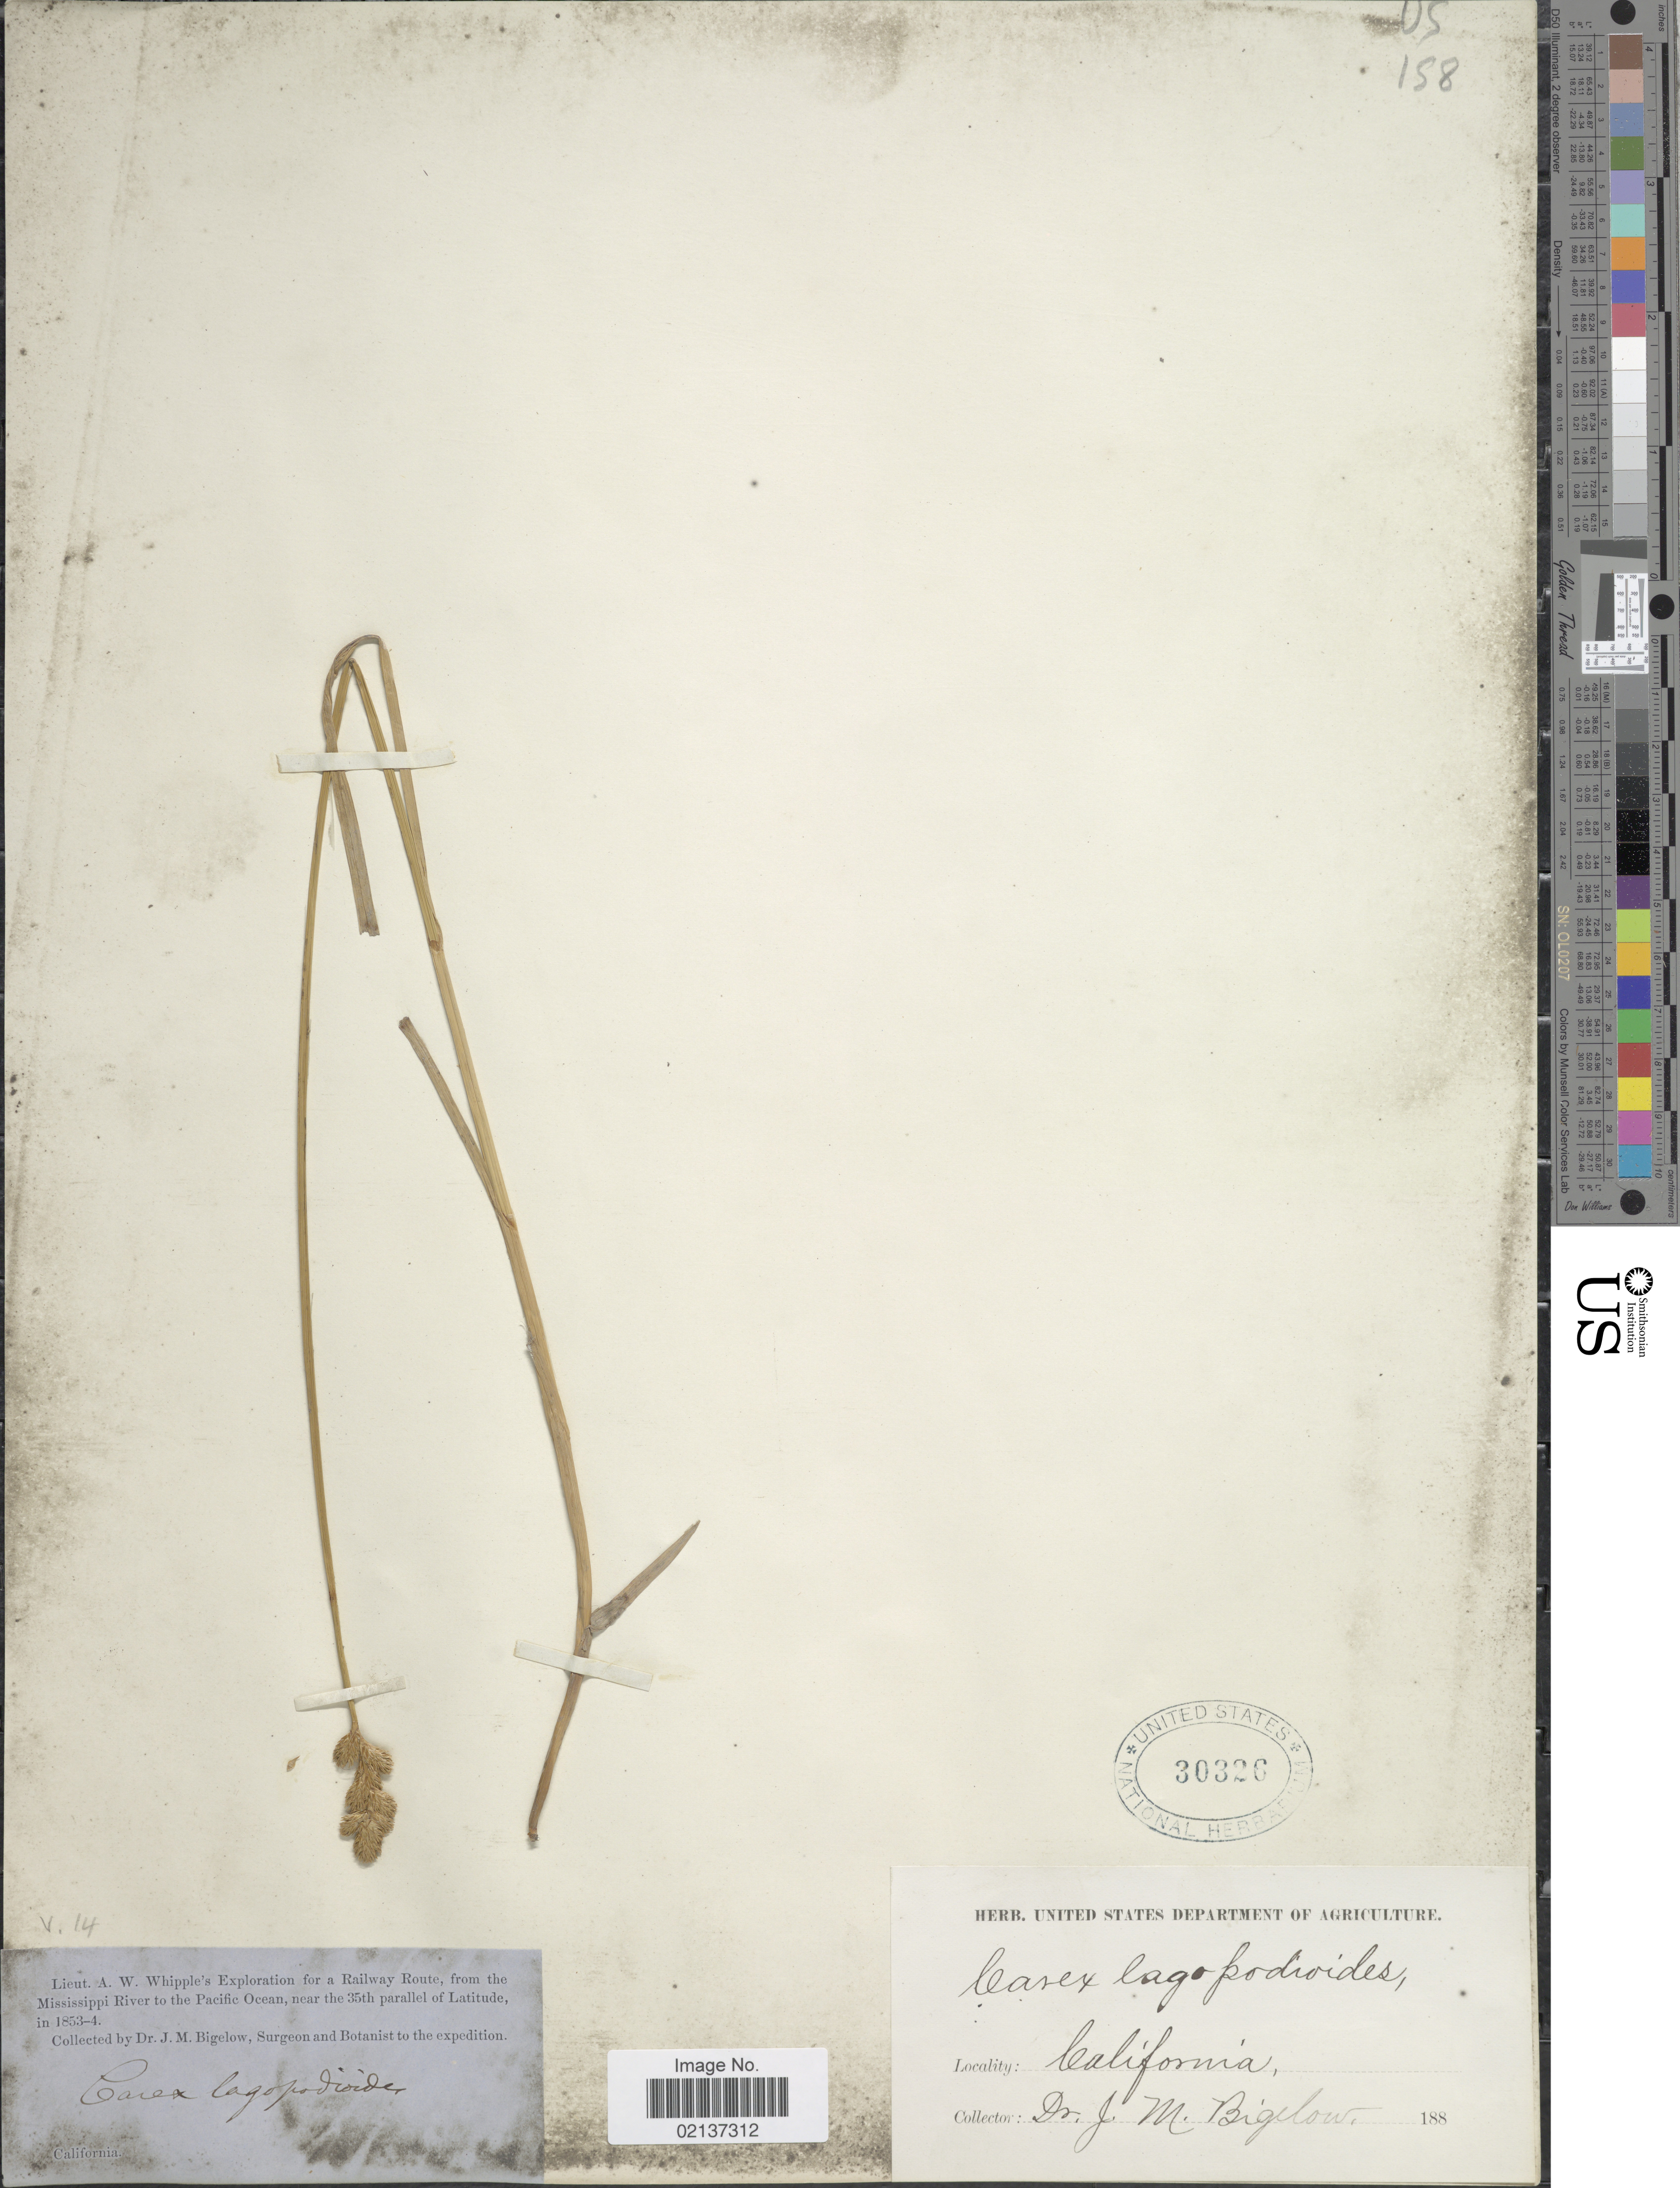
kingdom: Plantae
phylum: Tracheophyta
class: Liliopsida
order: Poales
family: Cyperaceae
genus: Carex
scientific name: Carex tribuloides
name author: Wahlenb.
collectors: J. M. Bigelow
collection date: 1853/1854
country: United States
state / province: California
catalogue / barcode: US 30326